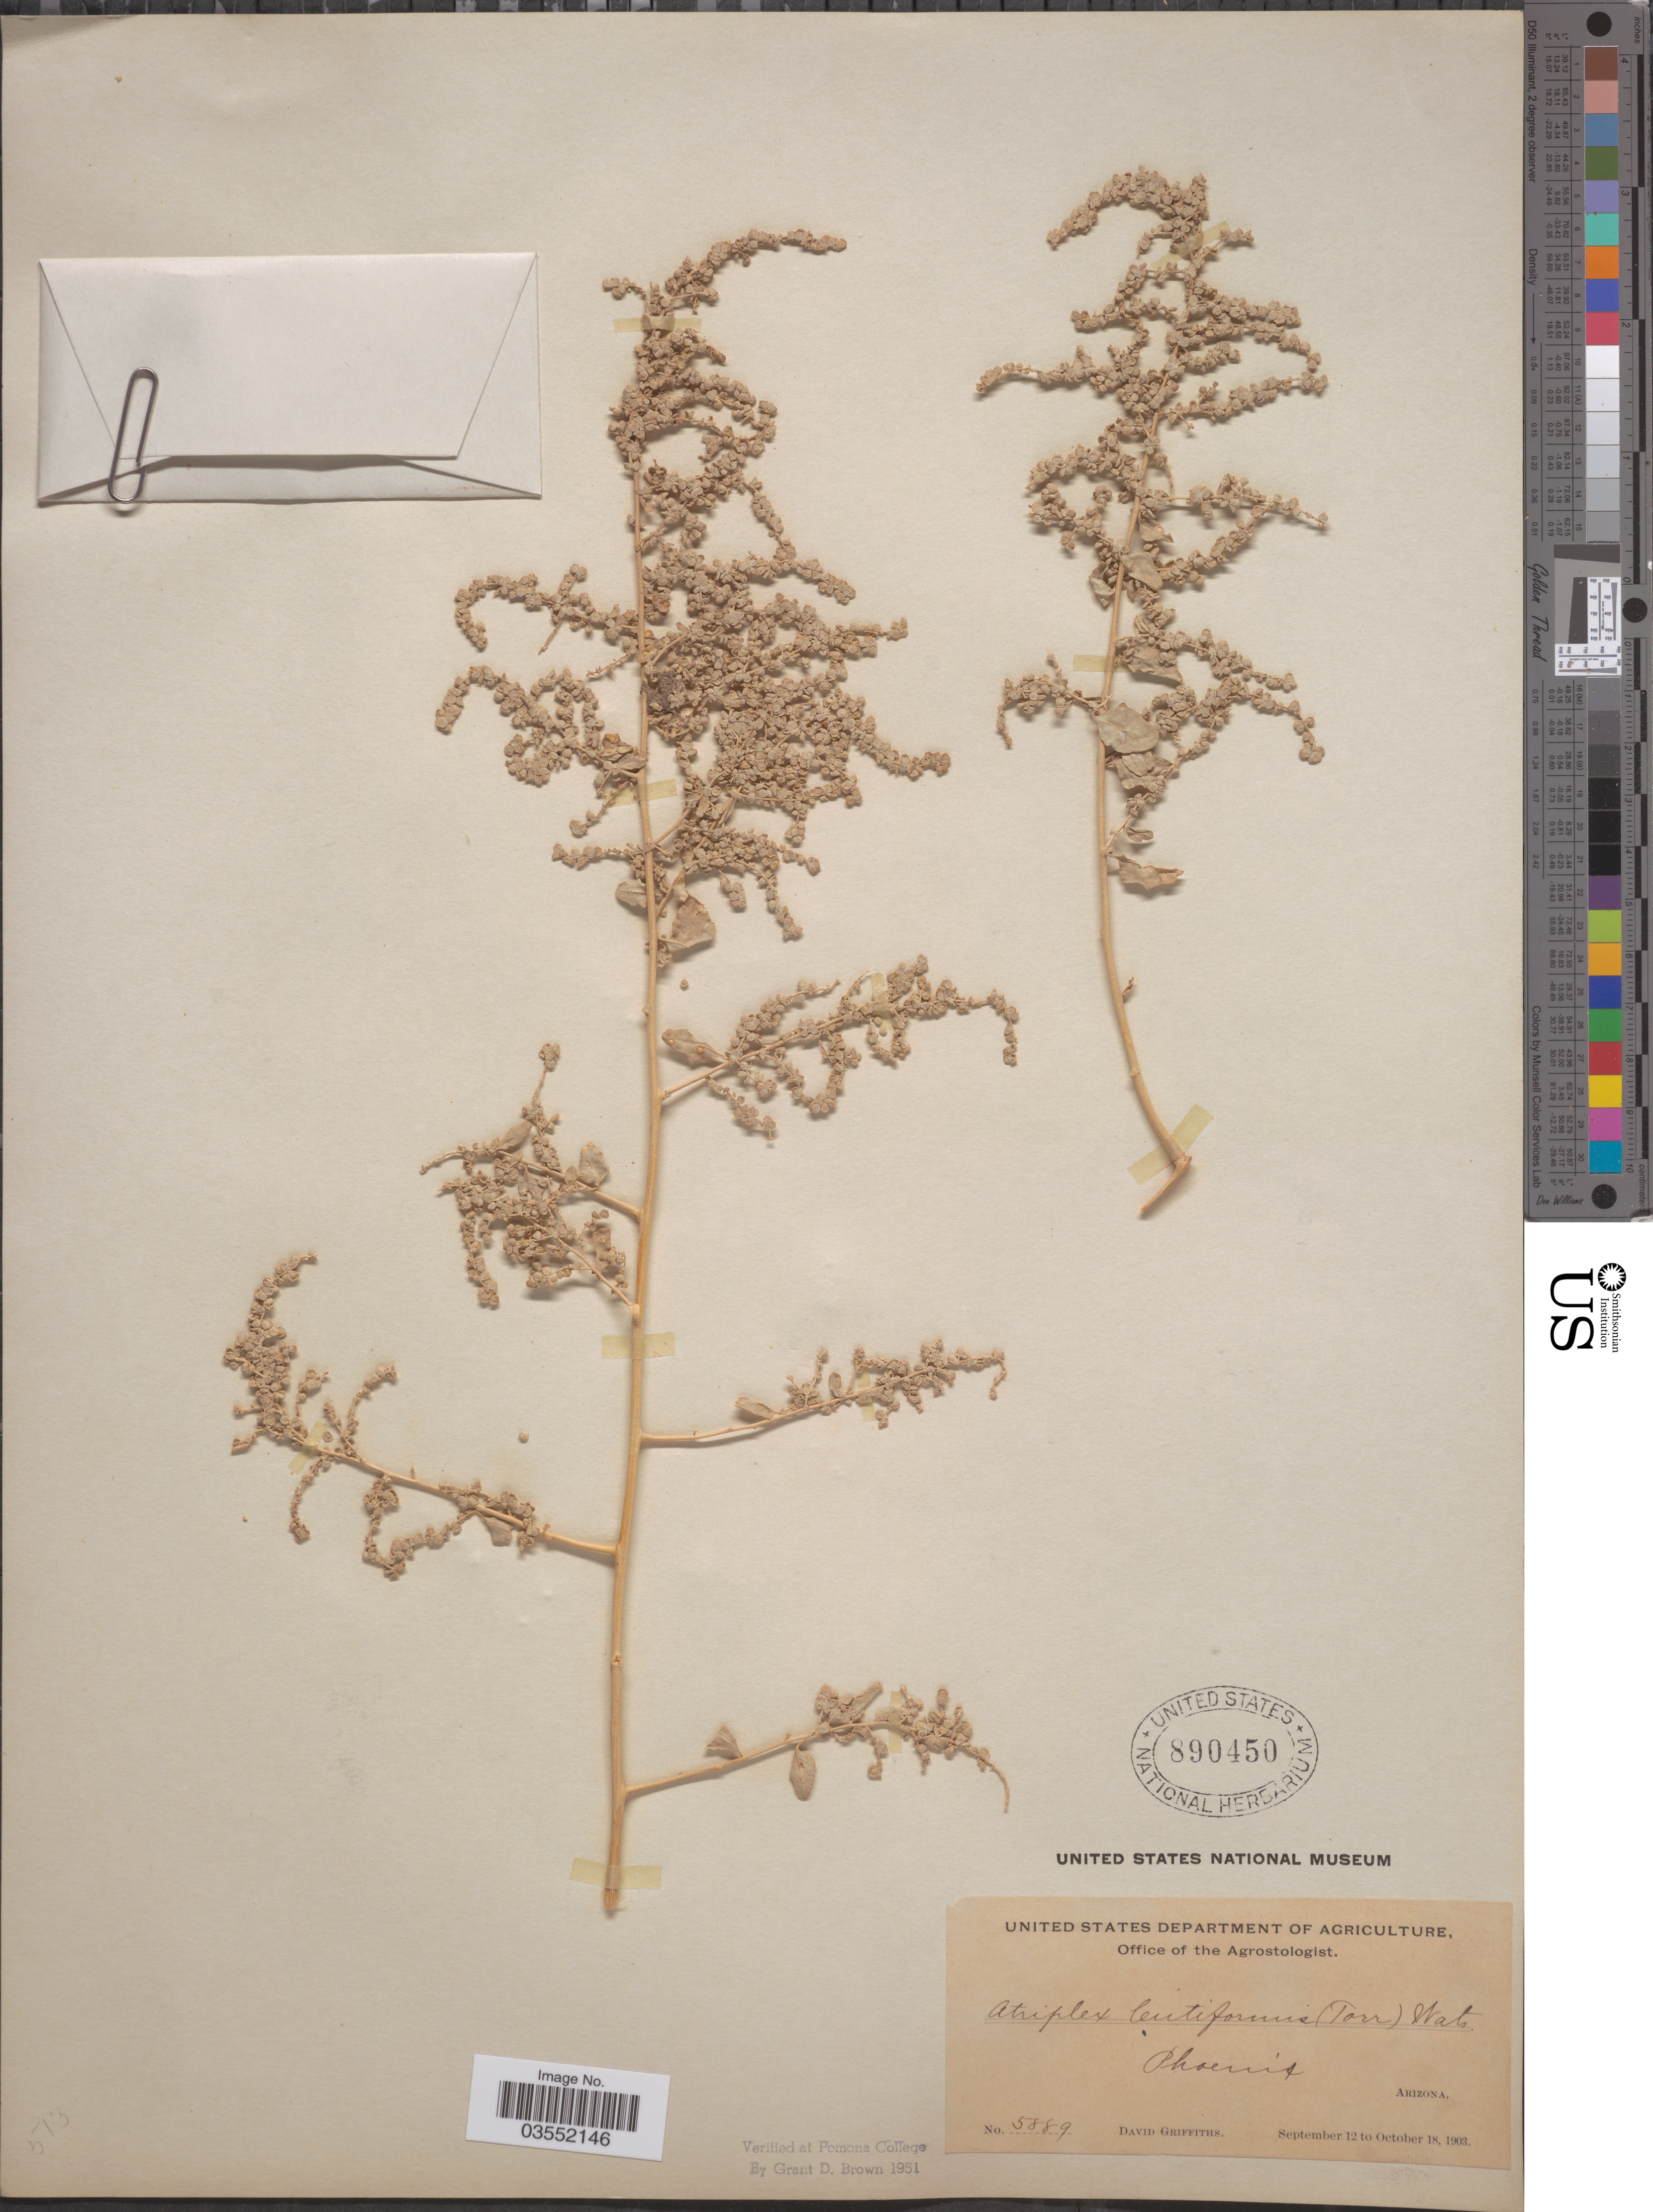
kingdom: Plantae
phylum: Tracheophyta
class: Magnoliopsida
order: Caryophyllales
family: Amaranthaceae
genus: Atriplex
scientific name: Atriplex lentiformis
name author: (Torr.) S. Watson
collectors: D. Griffiths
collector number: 5889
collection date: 1903-09-12/1903-10-18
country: United States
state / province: Arizona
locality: Phoenix.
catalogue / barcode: US 890450